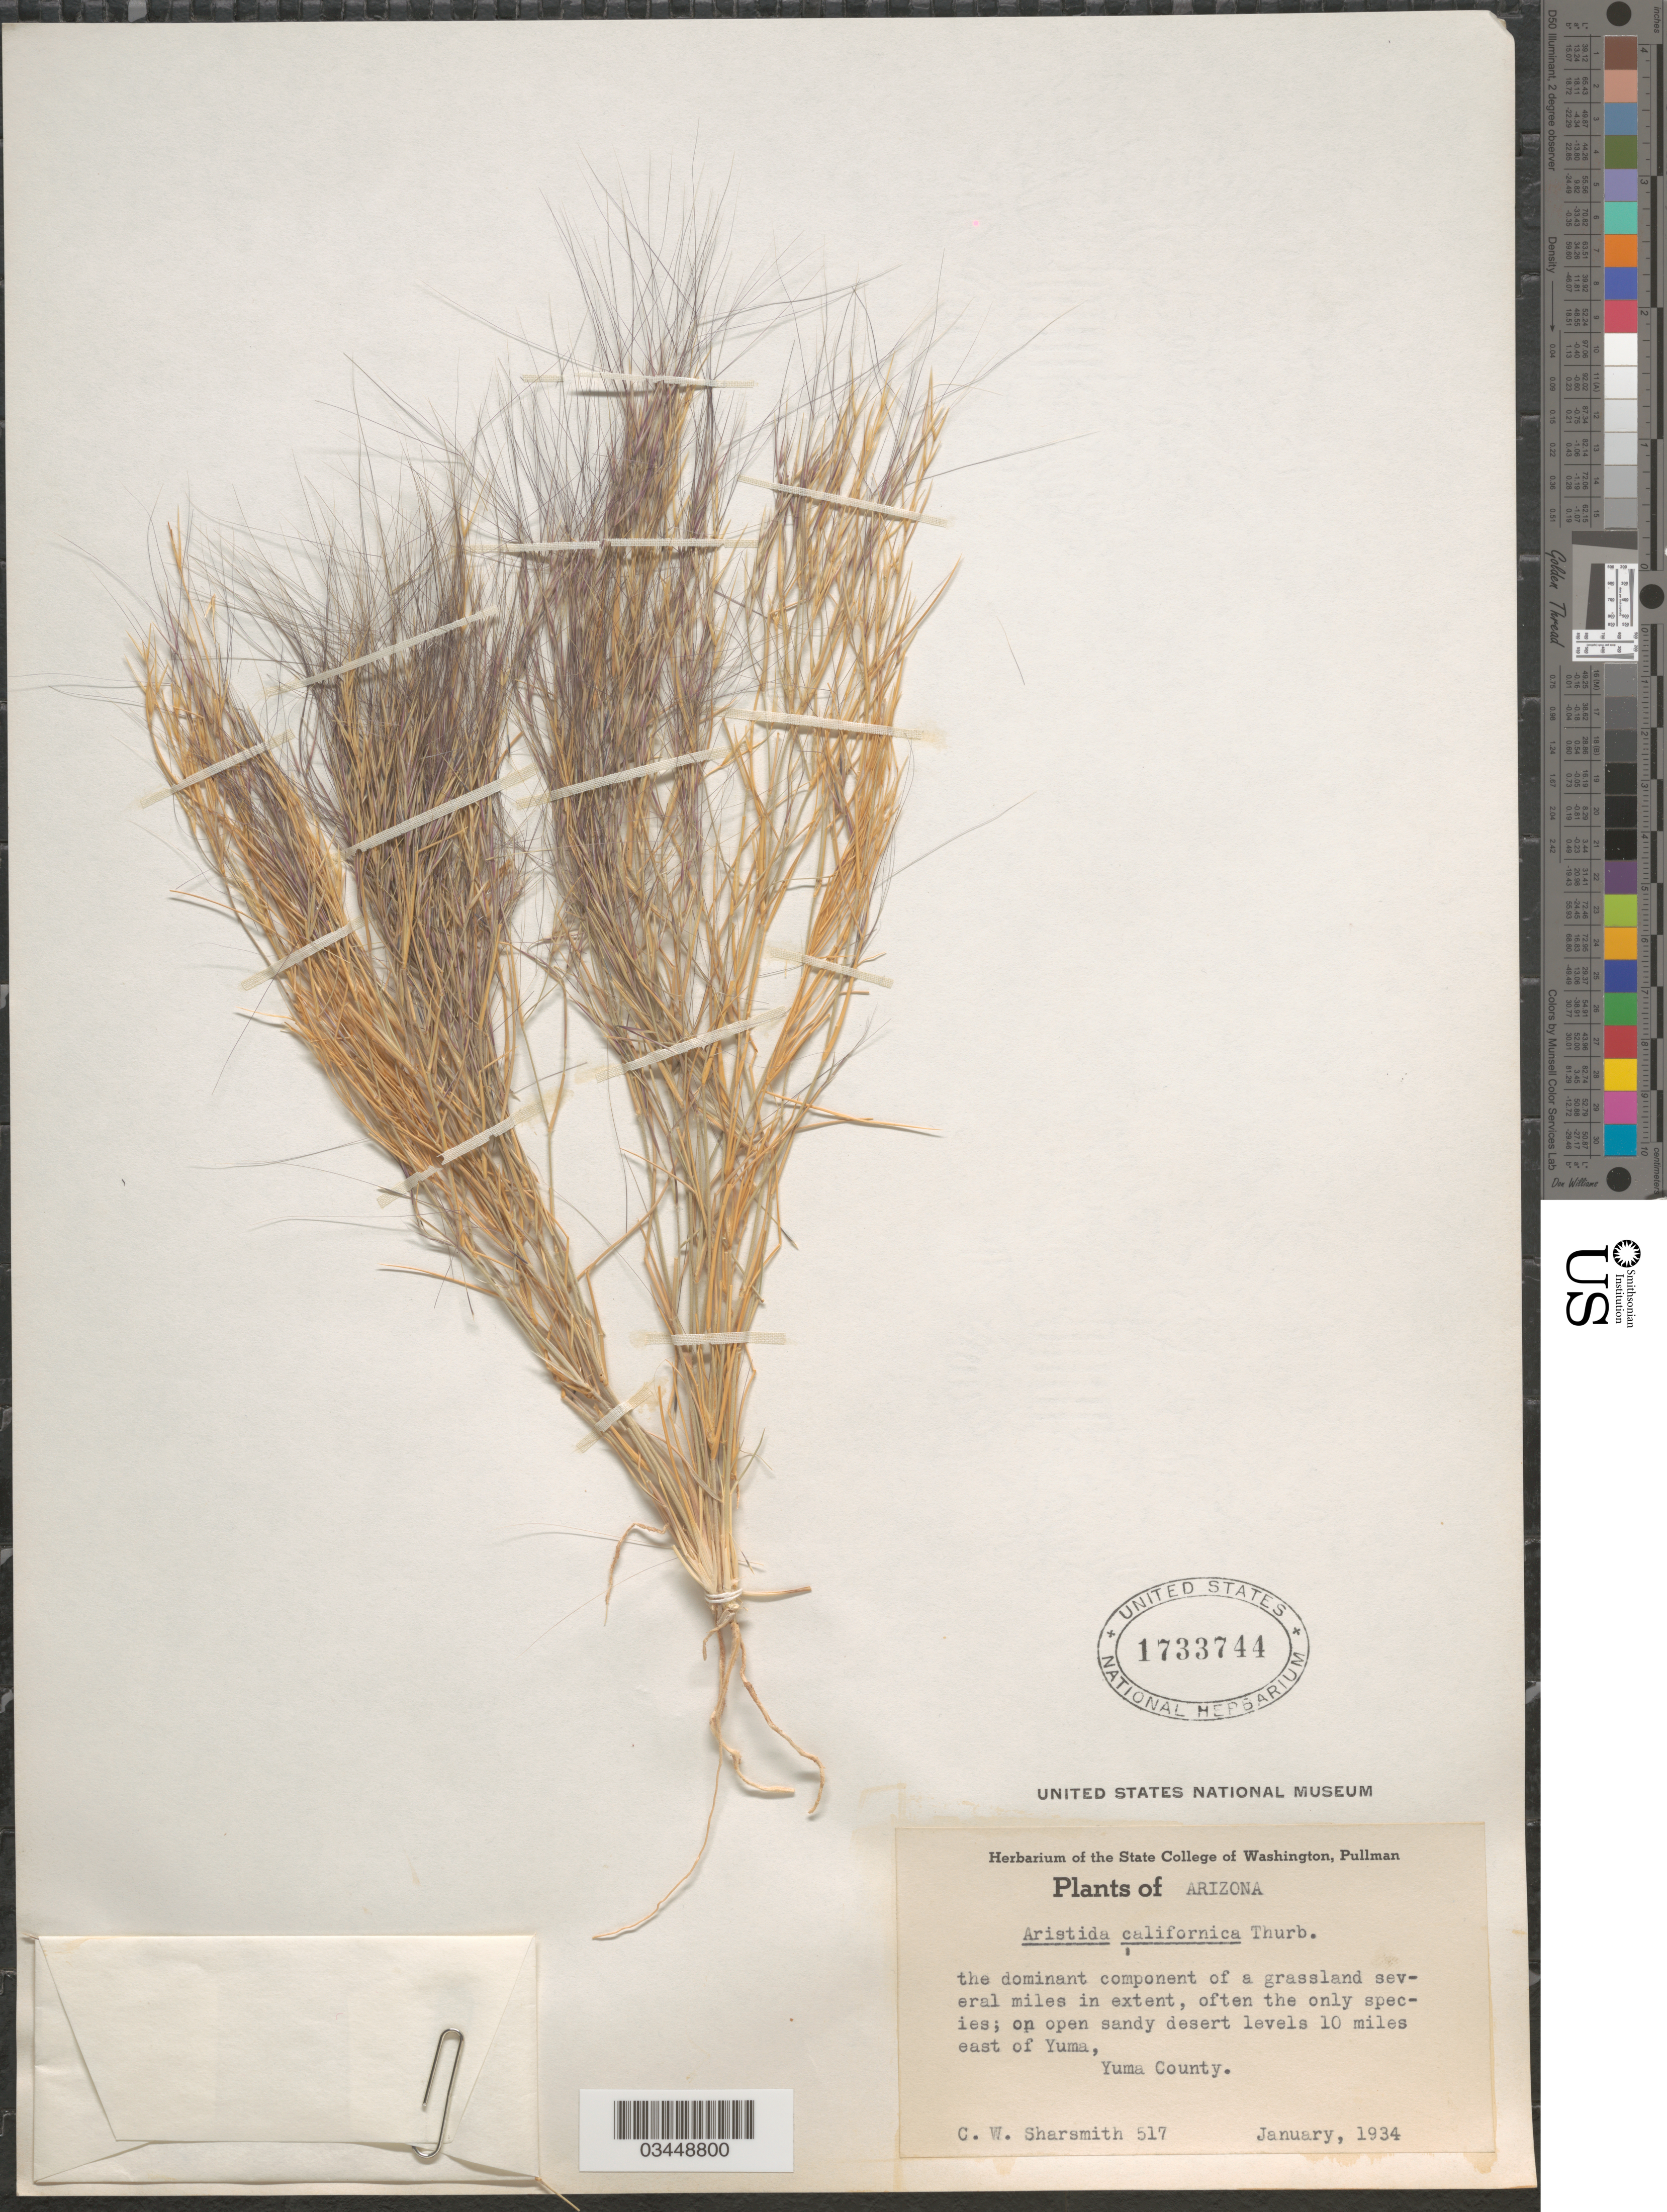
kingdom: Plantae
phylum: Tracheophyta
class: Liliopsida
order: Poales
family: Poaceae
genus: Aristida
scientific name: Aristida californica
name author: Thurb.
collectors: C. Sharsmith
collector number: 517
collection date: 1934-01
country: United States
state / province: Arizona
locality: On open sandy desert levels 10 miles east of Yuma, Yuma County.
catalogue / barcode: US 1733744